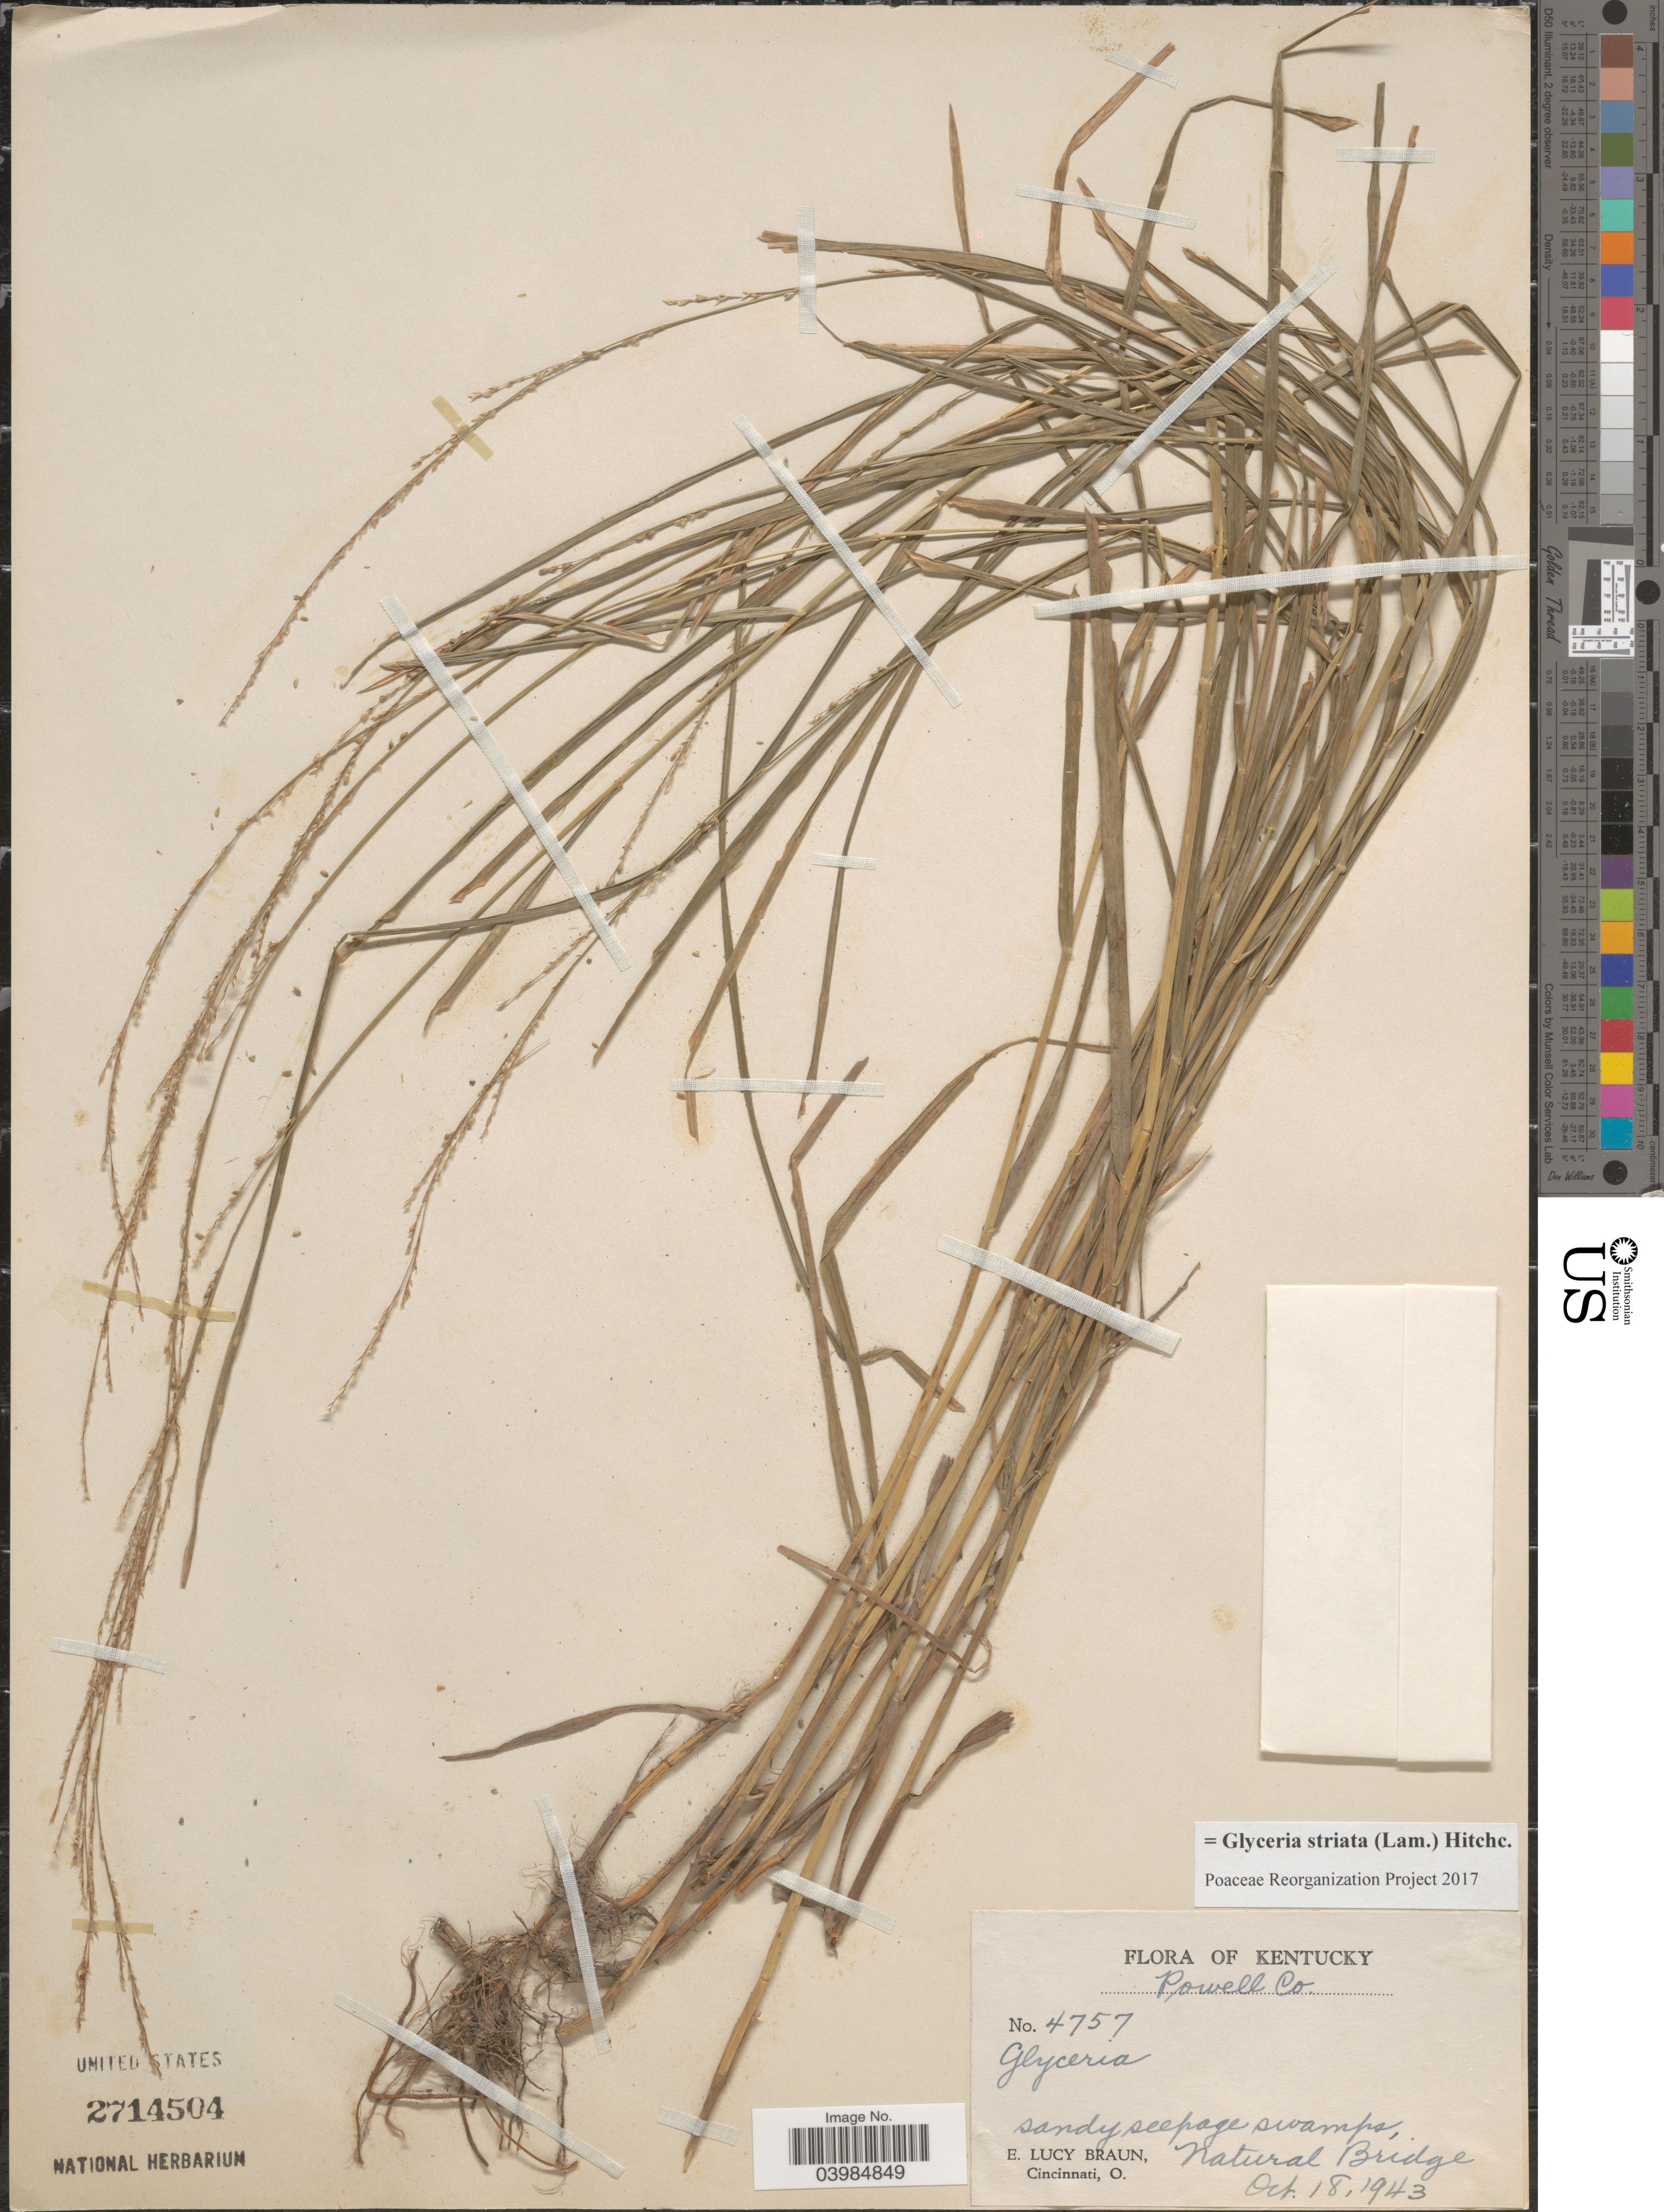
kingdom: Plantae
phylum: Tracheophyta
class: Liliopsida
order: Poales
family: Poaceae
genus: Glyceria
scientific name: Glyceria striata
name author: (Lam.) Hitchc.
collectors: E. L. Braun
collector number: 4757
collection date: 1943-10-18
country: United States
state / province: Kentucky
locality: Powell Co. Natural Bridge.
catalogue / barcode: US 2714504